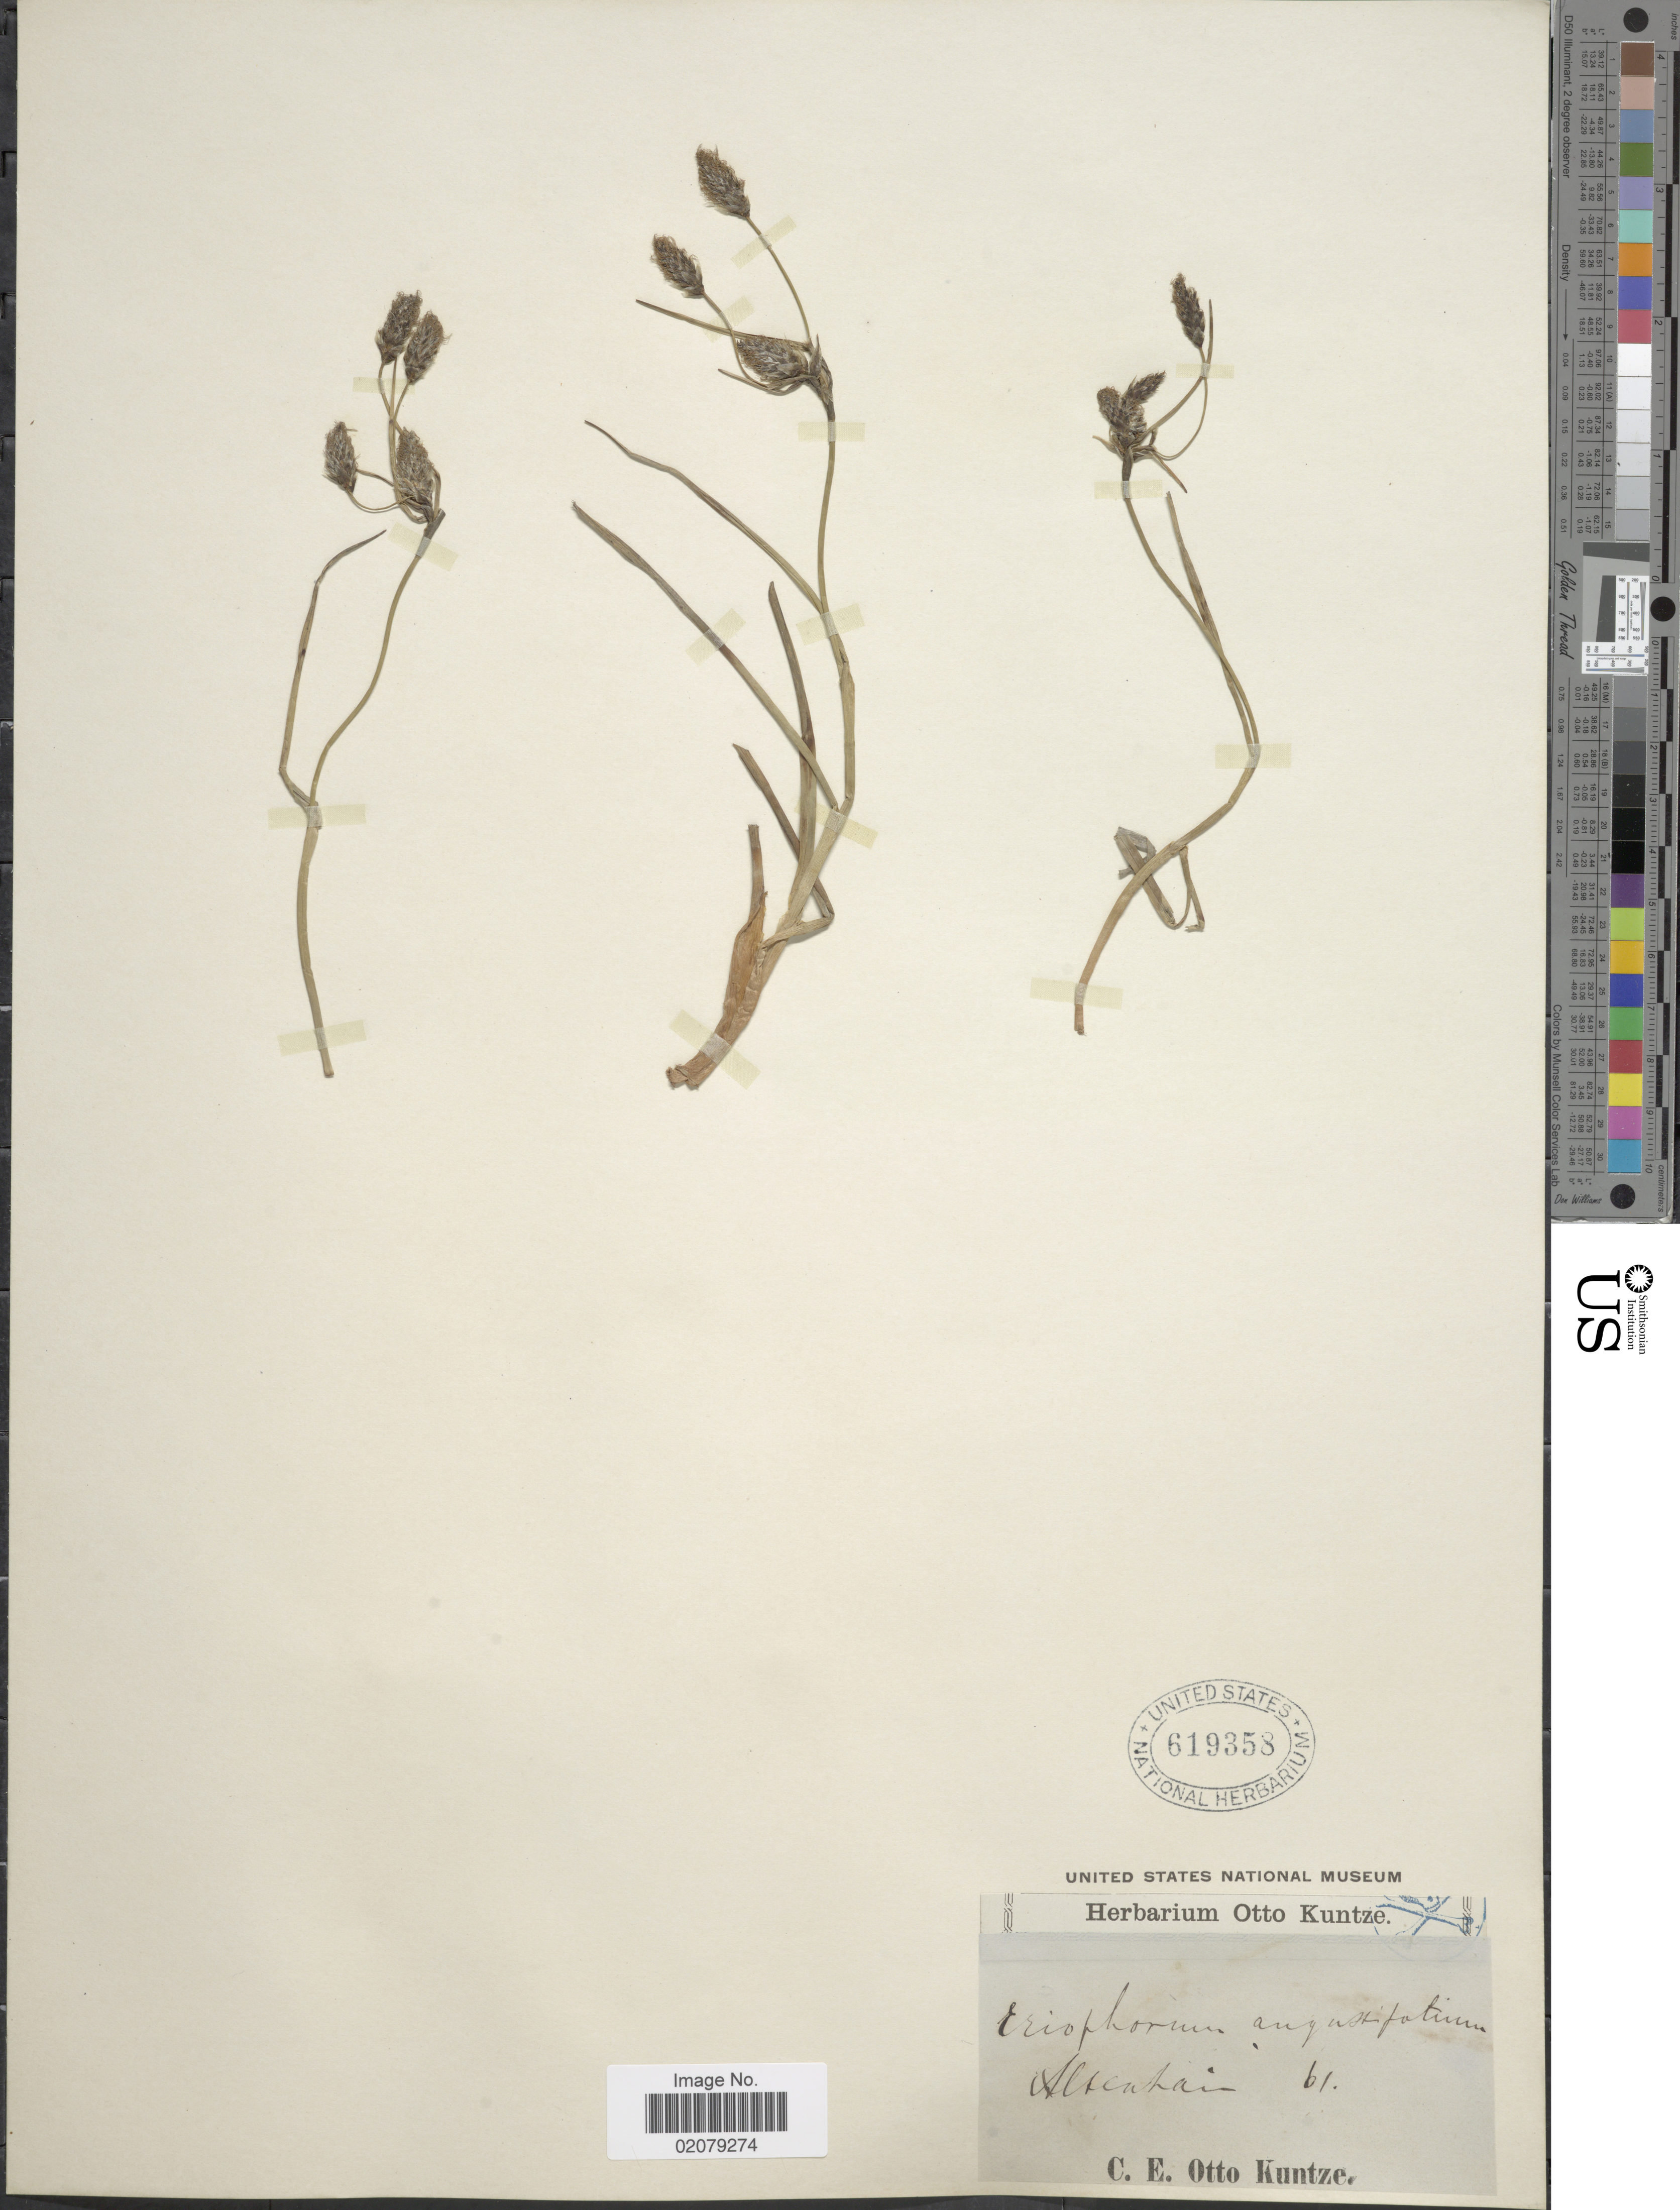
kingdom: Plantae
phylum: Tracheophyta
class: Liliopsida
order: Poales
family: Cyperaceae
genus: Eriophorum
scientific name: Eriophorum angustifolium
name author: Honck.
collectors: C.E.O. Kuntze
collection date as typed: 61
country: Germany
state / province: Sachsen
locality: Altenhain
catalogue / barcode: US 619358